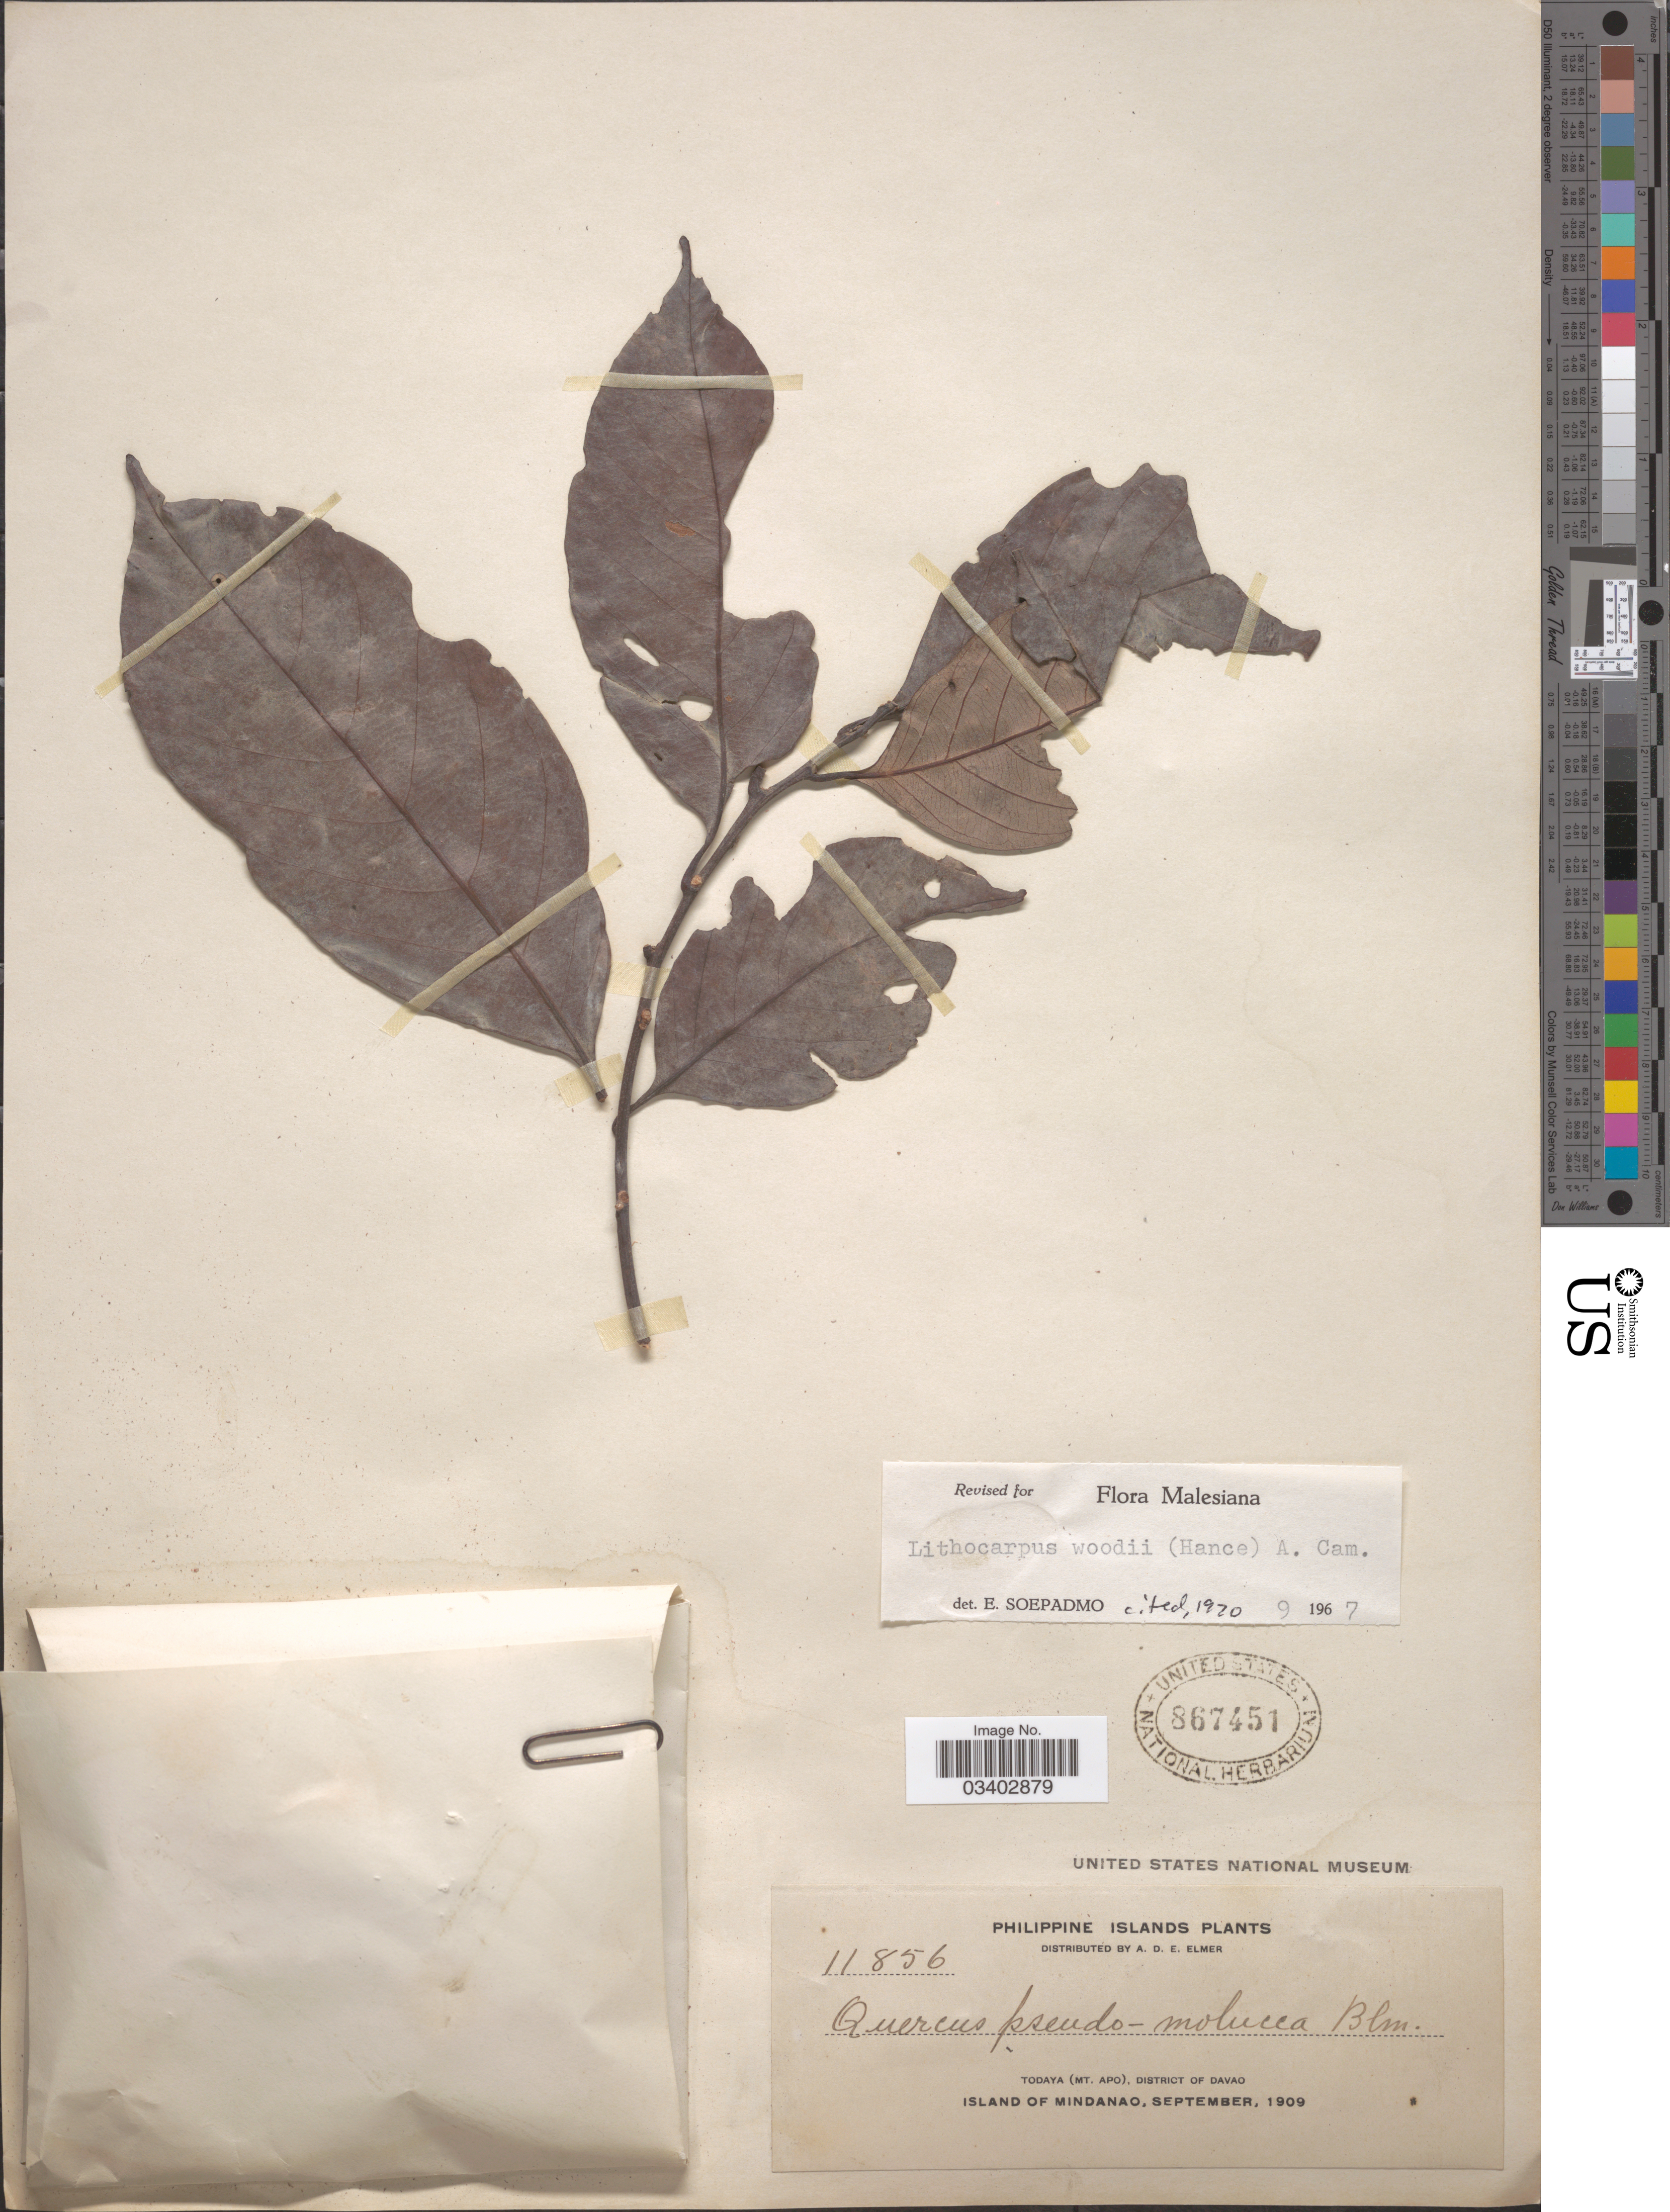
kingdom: Plantae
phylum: Tracheophyta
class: Magnoliopsida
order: Fagales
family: Fagaceae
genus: Lithocarpus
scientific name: Lithocarpus woodii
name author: (Hance) A. Camus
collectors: A. D. E. Elmer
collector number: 11856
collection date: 1909-09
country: Philippines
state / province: Davao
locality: Philippine Islands, Todaya (Mt. Apo), District of Davao. Island of Mindanao.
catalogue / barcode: US 867451